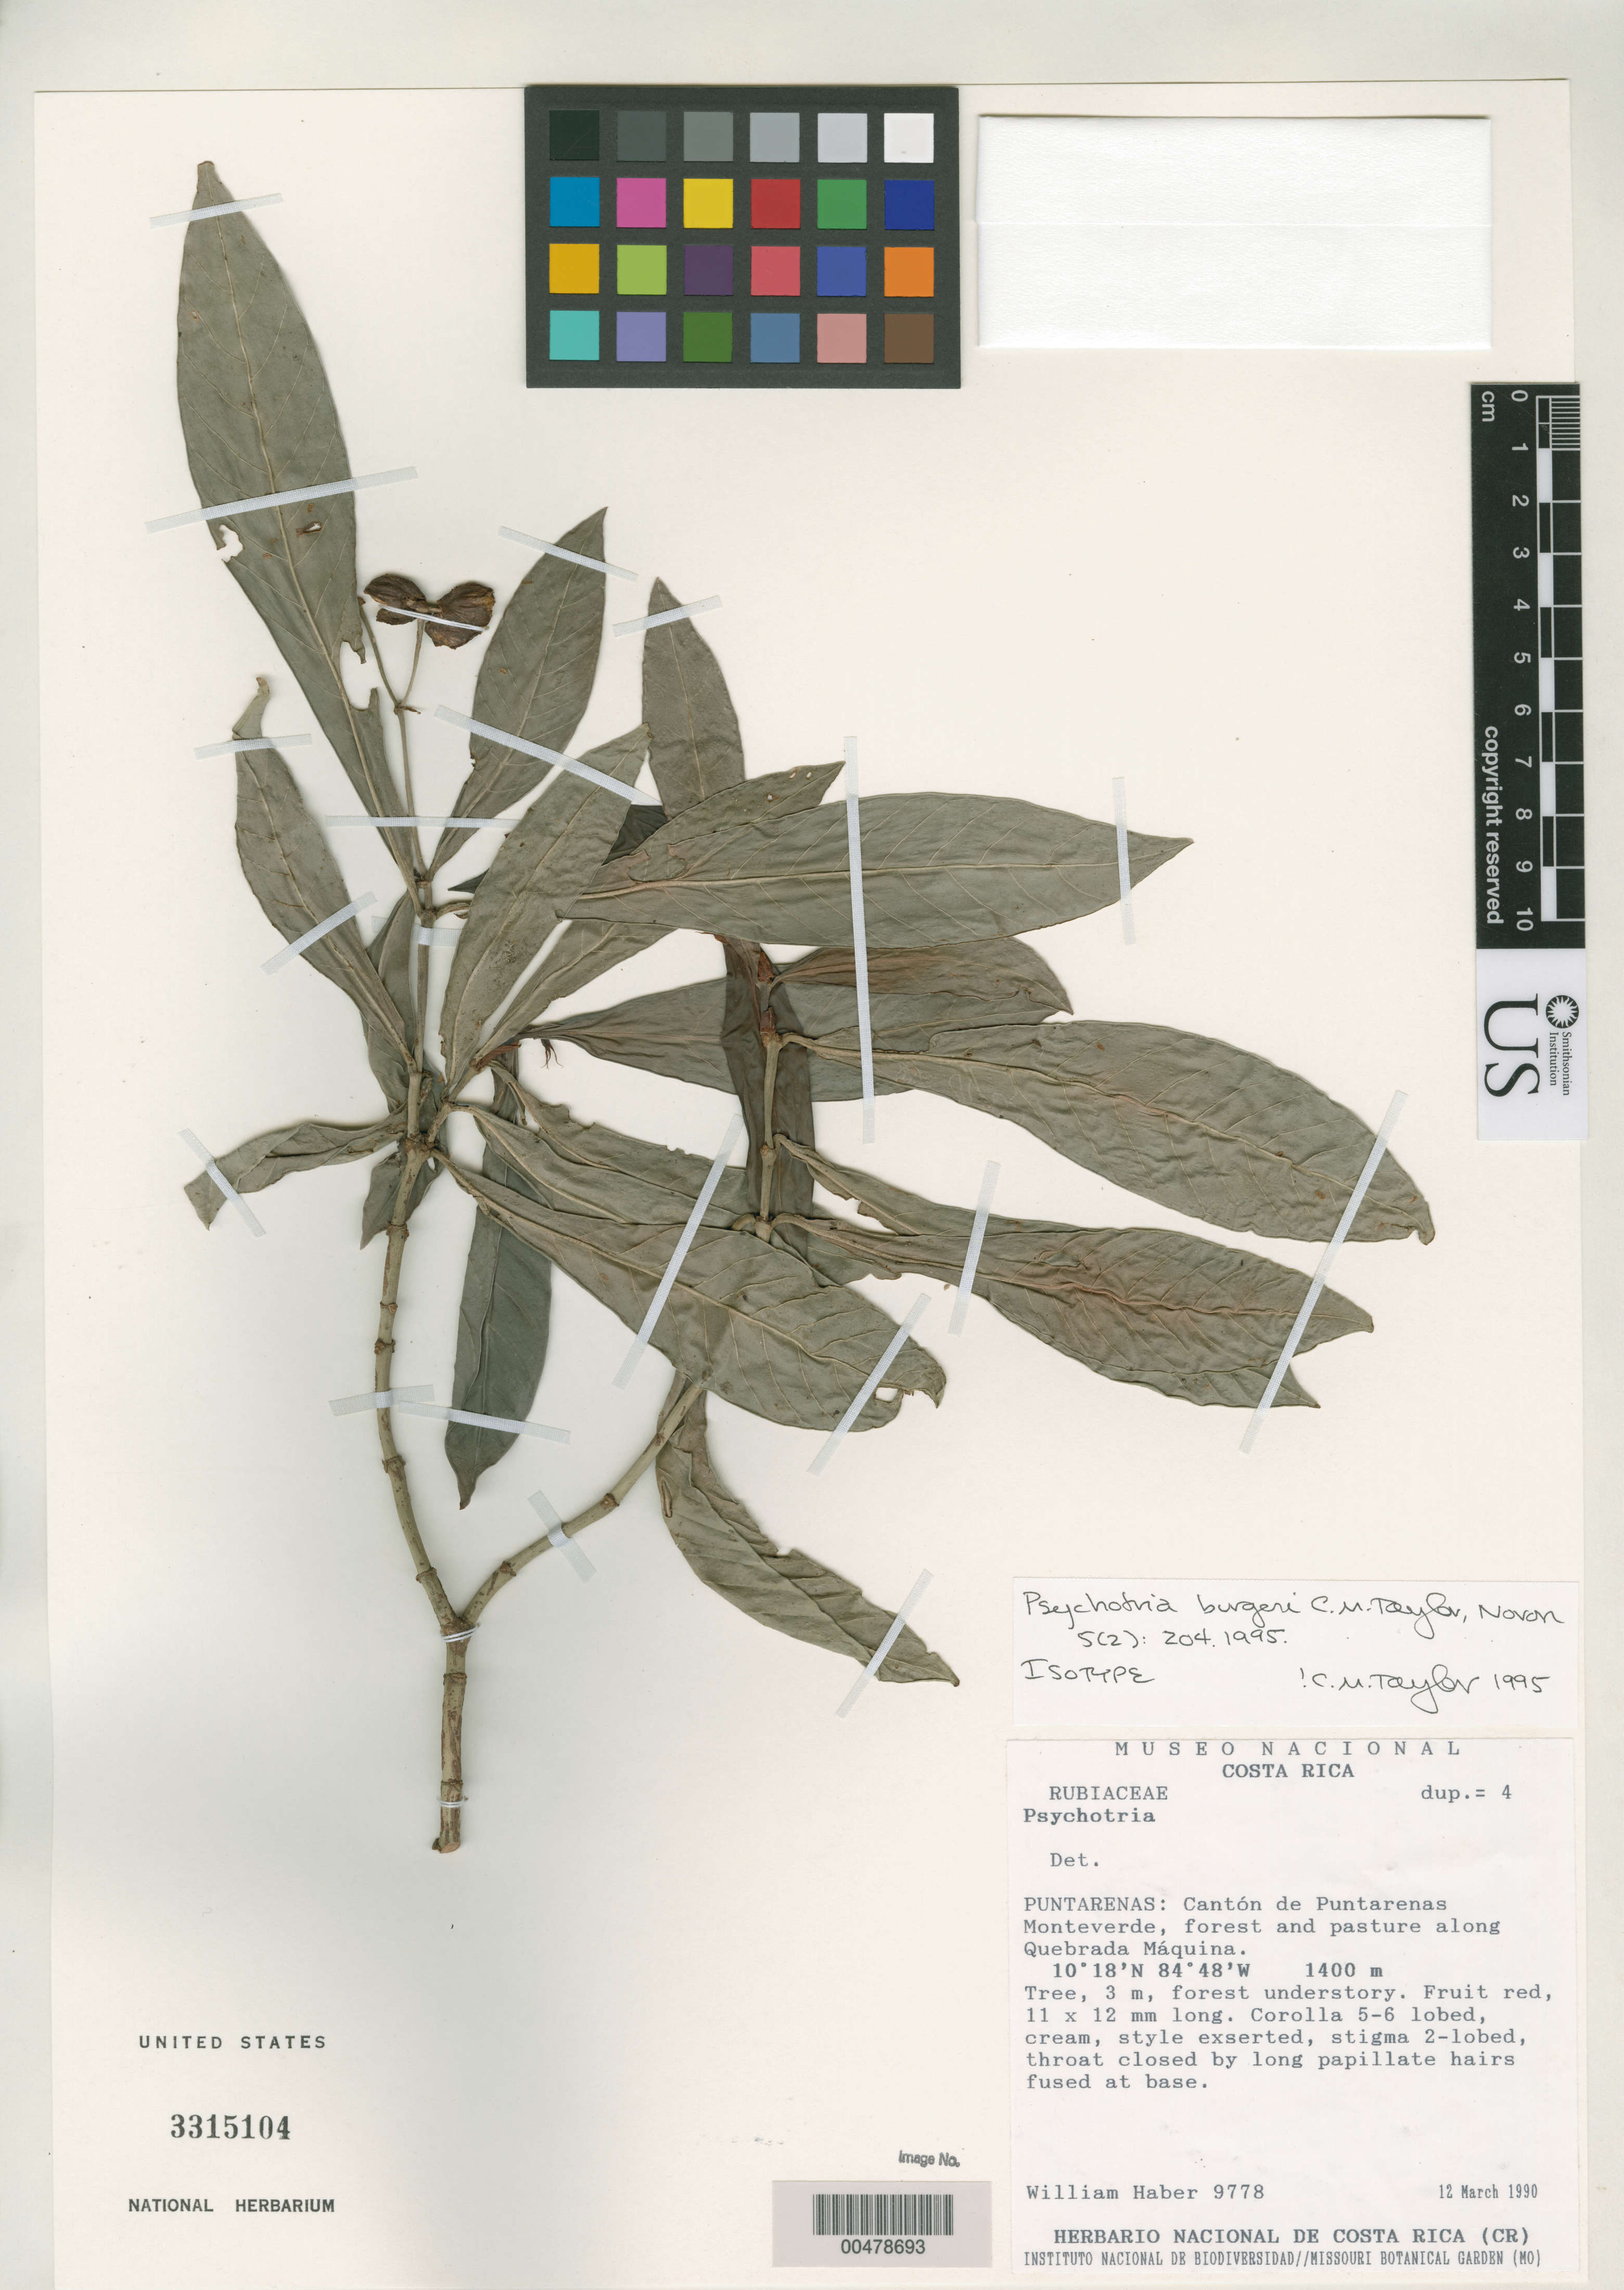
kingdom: Plantae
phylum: Tracheophyta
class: Magnoliopsida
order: Gentianales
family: Rubiaceae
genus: Psychotria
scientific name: Psychotria burgeri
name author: C.M. Taylor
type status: Isotype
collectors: W. Haber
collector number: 9778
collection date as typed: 12 Mar 1990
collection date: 1990-03-12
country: Costa Rica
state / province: Puntarenas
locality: Canton de Puntarenas Monteverde, forest & pasture along Quebrada Maquina.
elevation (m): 1400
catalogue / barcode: US 3315104